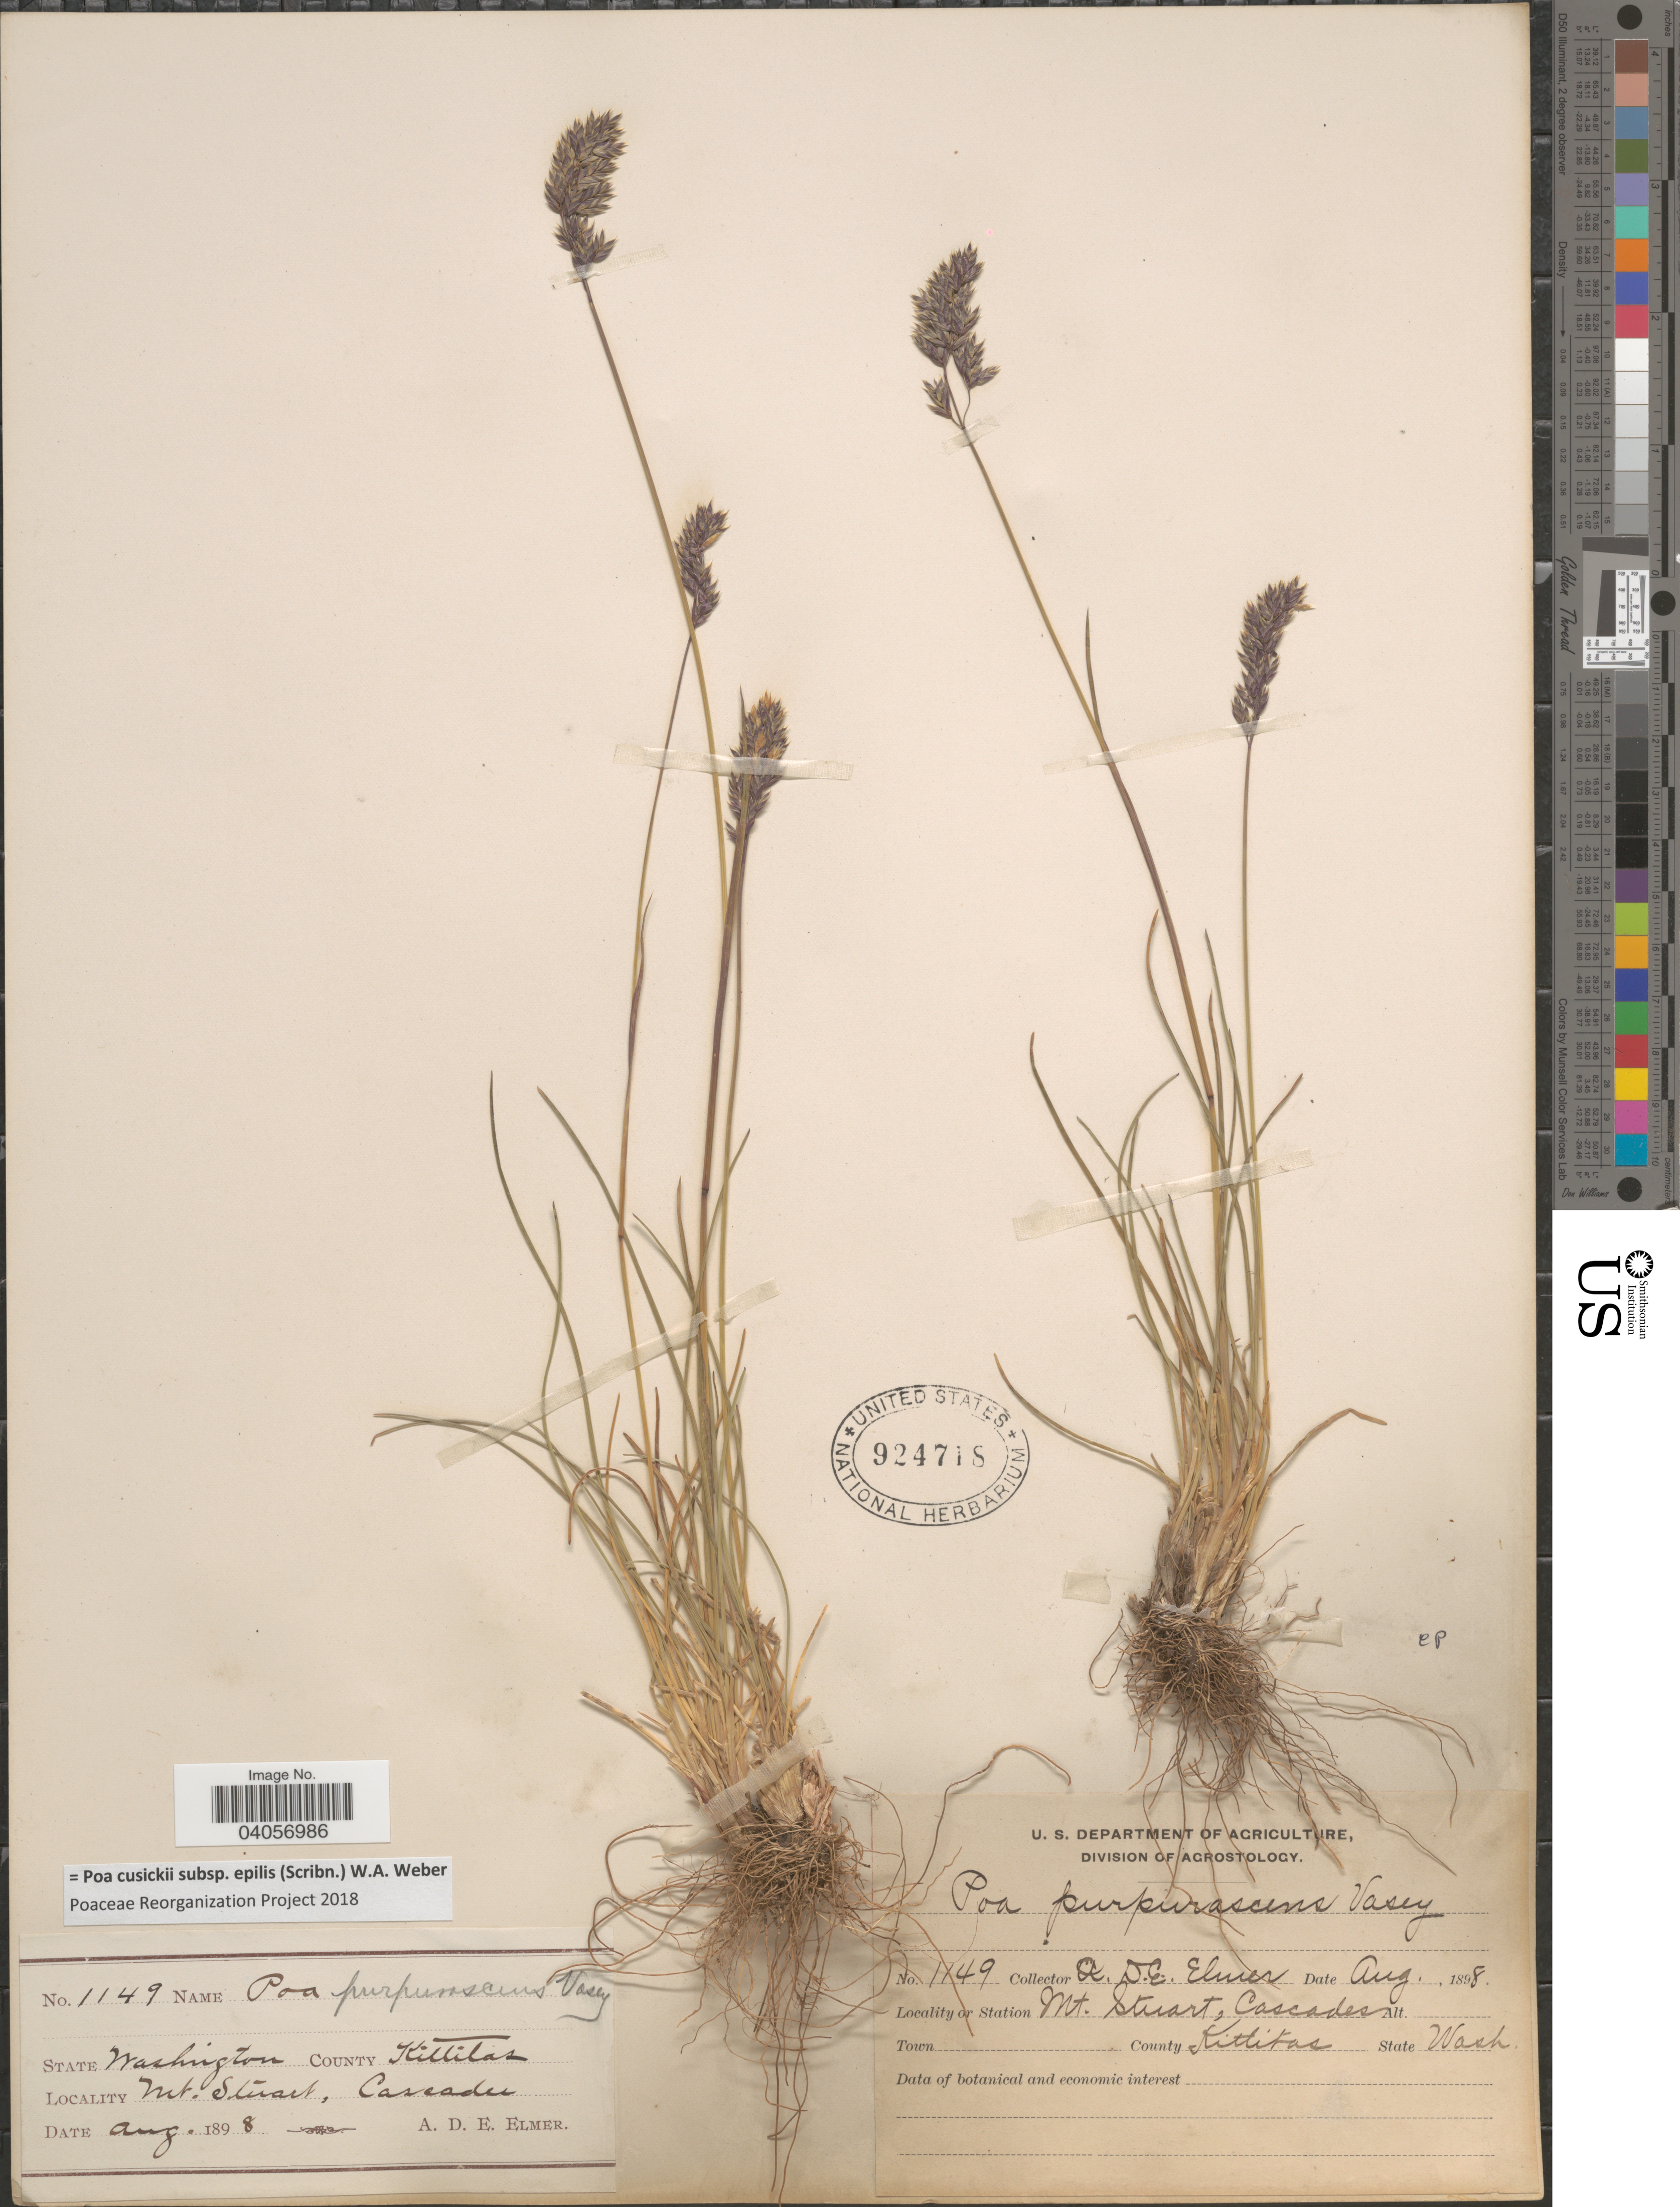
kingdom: Plantae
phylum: Tracheophyta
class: Liliopsida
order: Poales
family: Poaceae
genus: Poa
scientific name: Poa cusickii subsp. epilis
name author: (Scribn.) W.A. Weber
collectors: A. D. E. Elmer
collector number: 1149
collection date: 1898-08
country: United States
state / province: Washington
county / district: Kittitas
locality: Mt. Stuart, Cascades. County Kittitas.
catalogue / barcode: US 924718